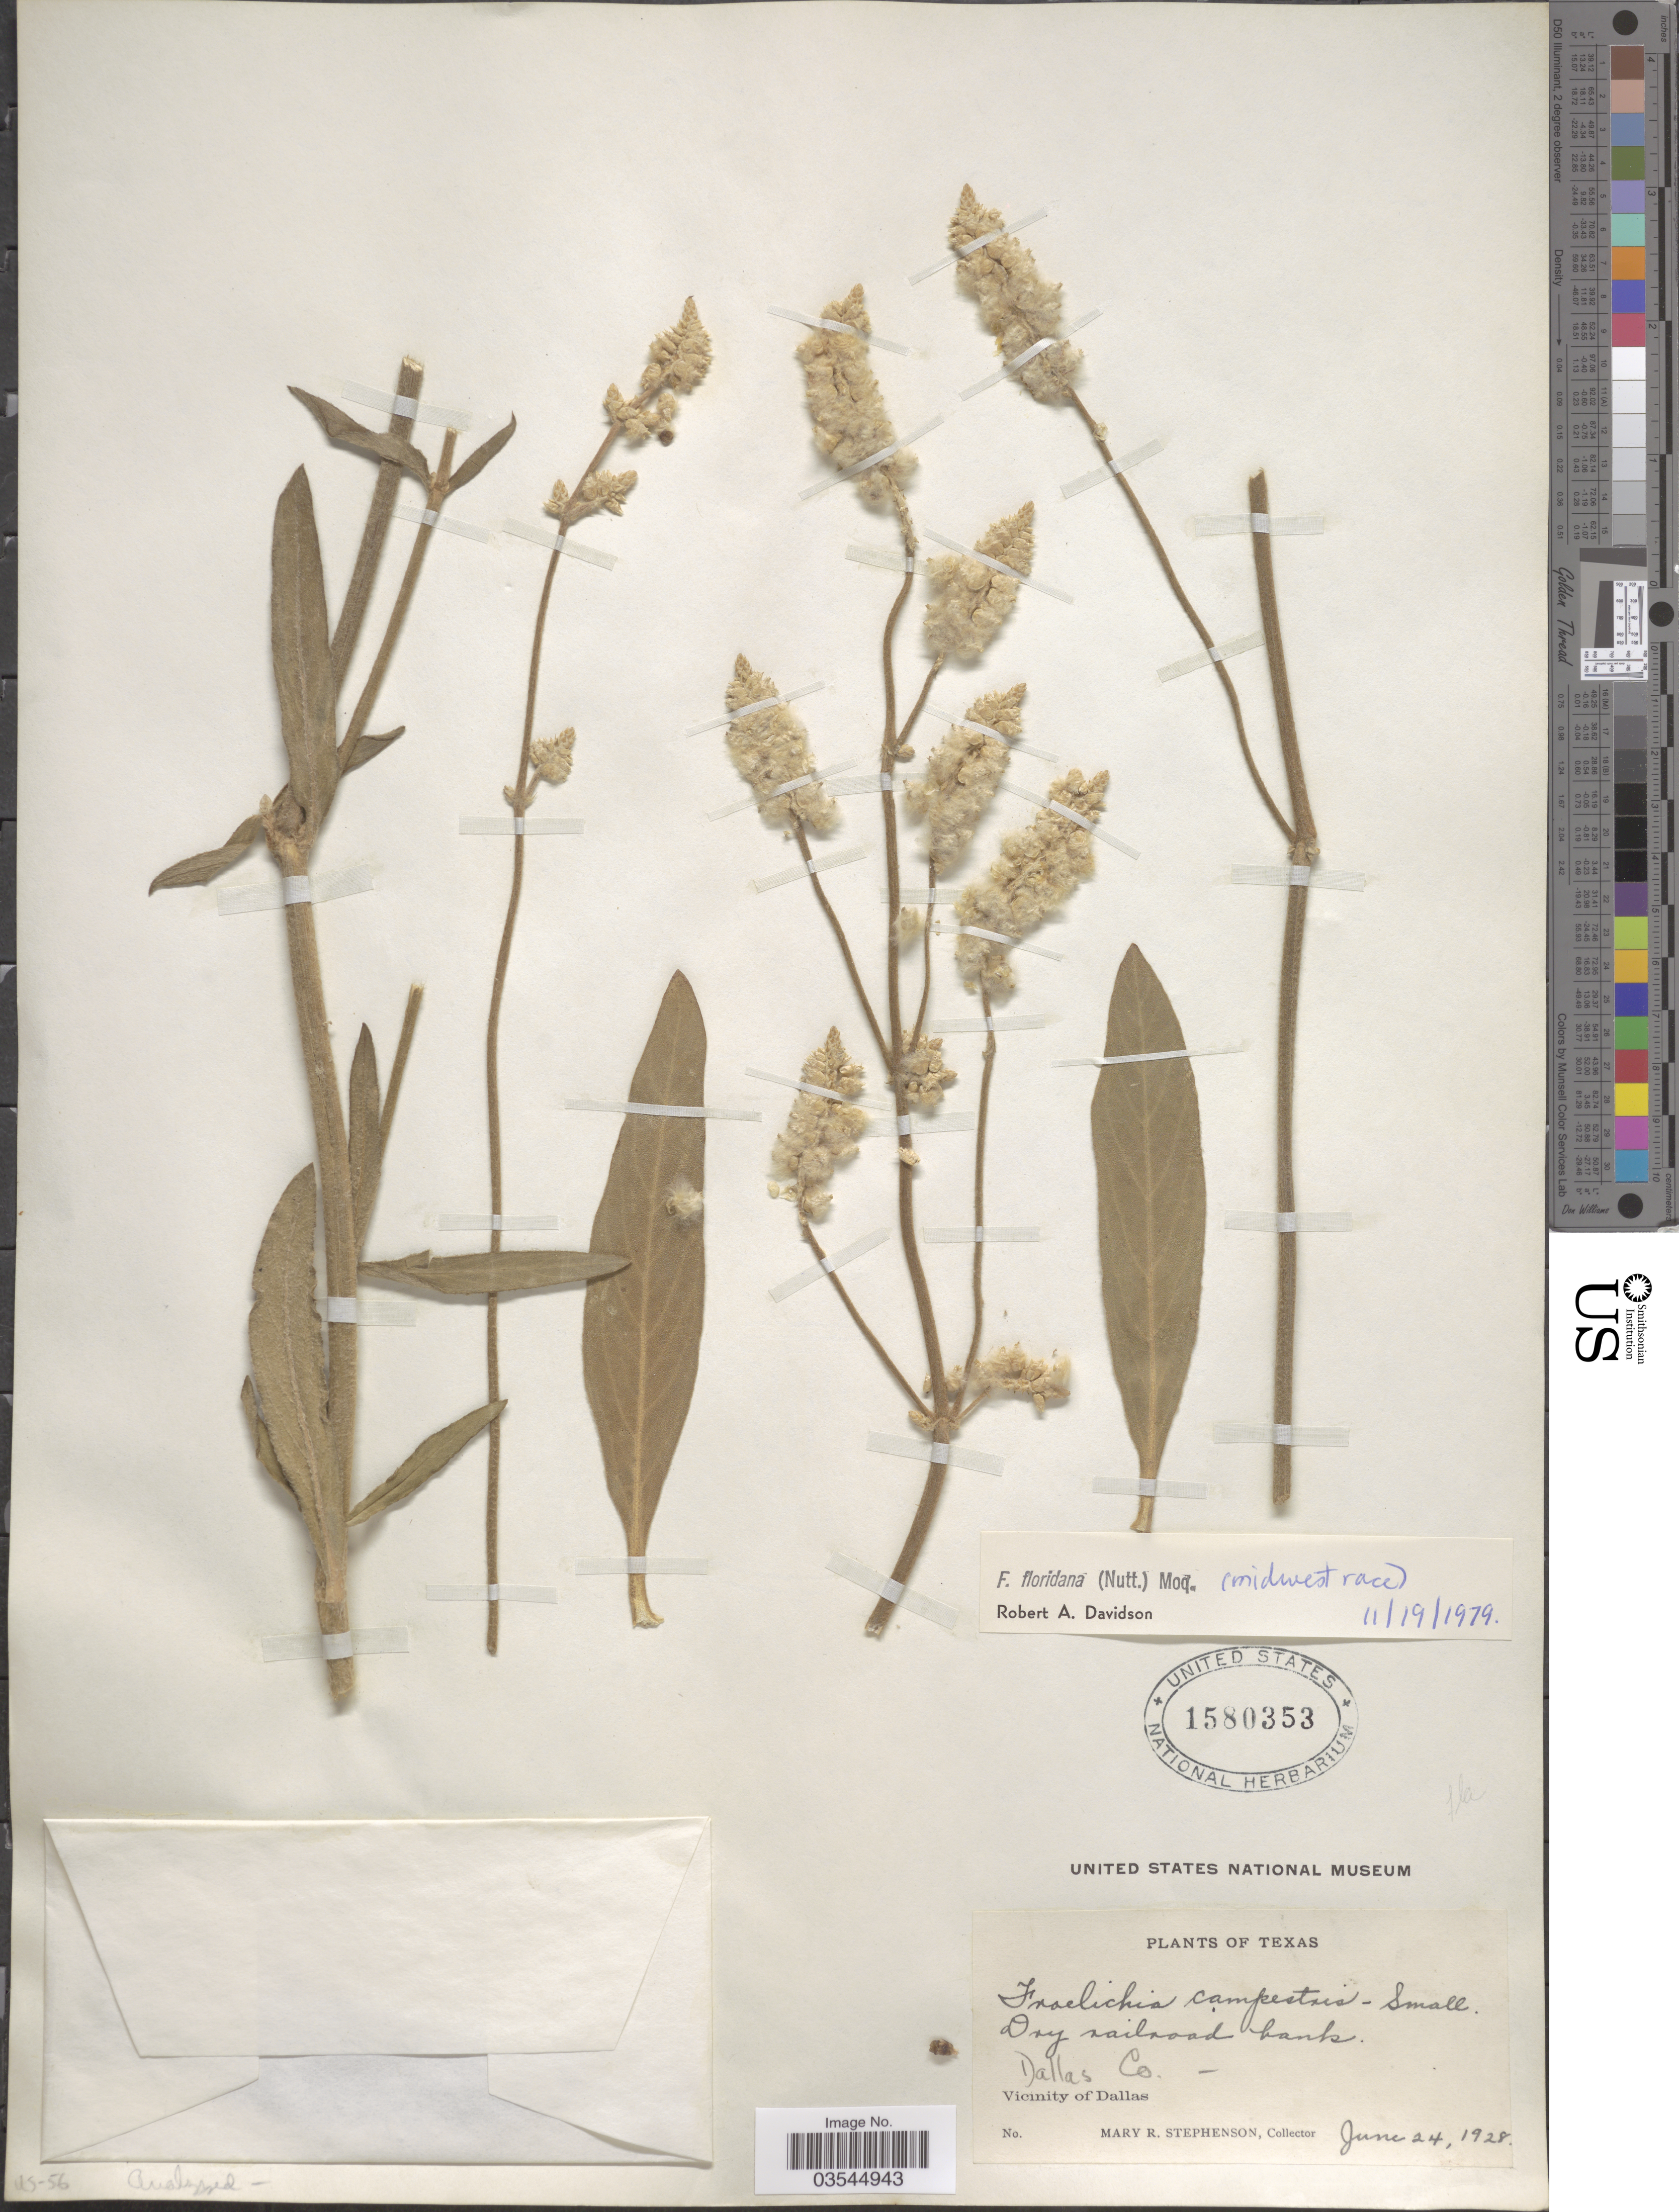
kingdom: Plantae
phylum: Tracheophyta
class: Magnoliopsida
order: Caryophyllales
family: Amaranthaceae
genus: Froelichia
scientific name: Froelichia floridana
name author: (Nutt.) Moq.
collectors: M. Stephenson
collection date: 1928-06-24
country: United States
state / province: Texas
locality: Dallas Co. Vicinity of Dallas. Railroad banks.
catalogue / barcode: US 1580353